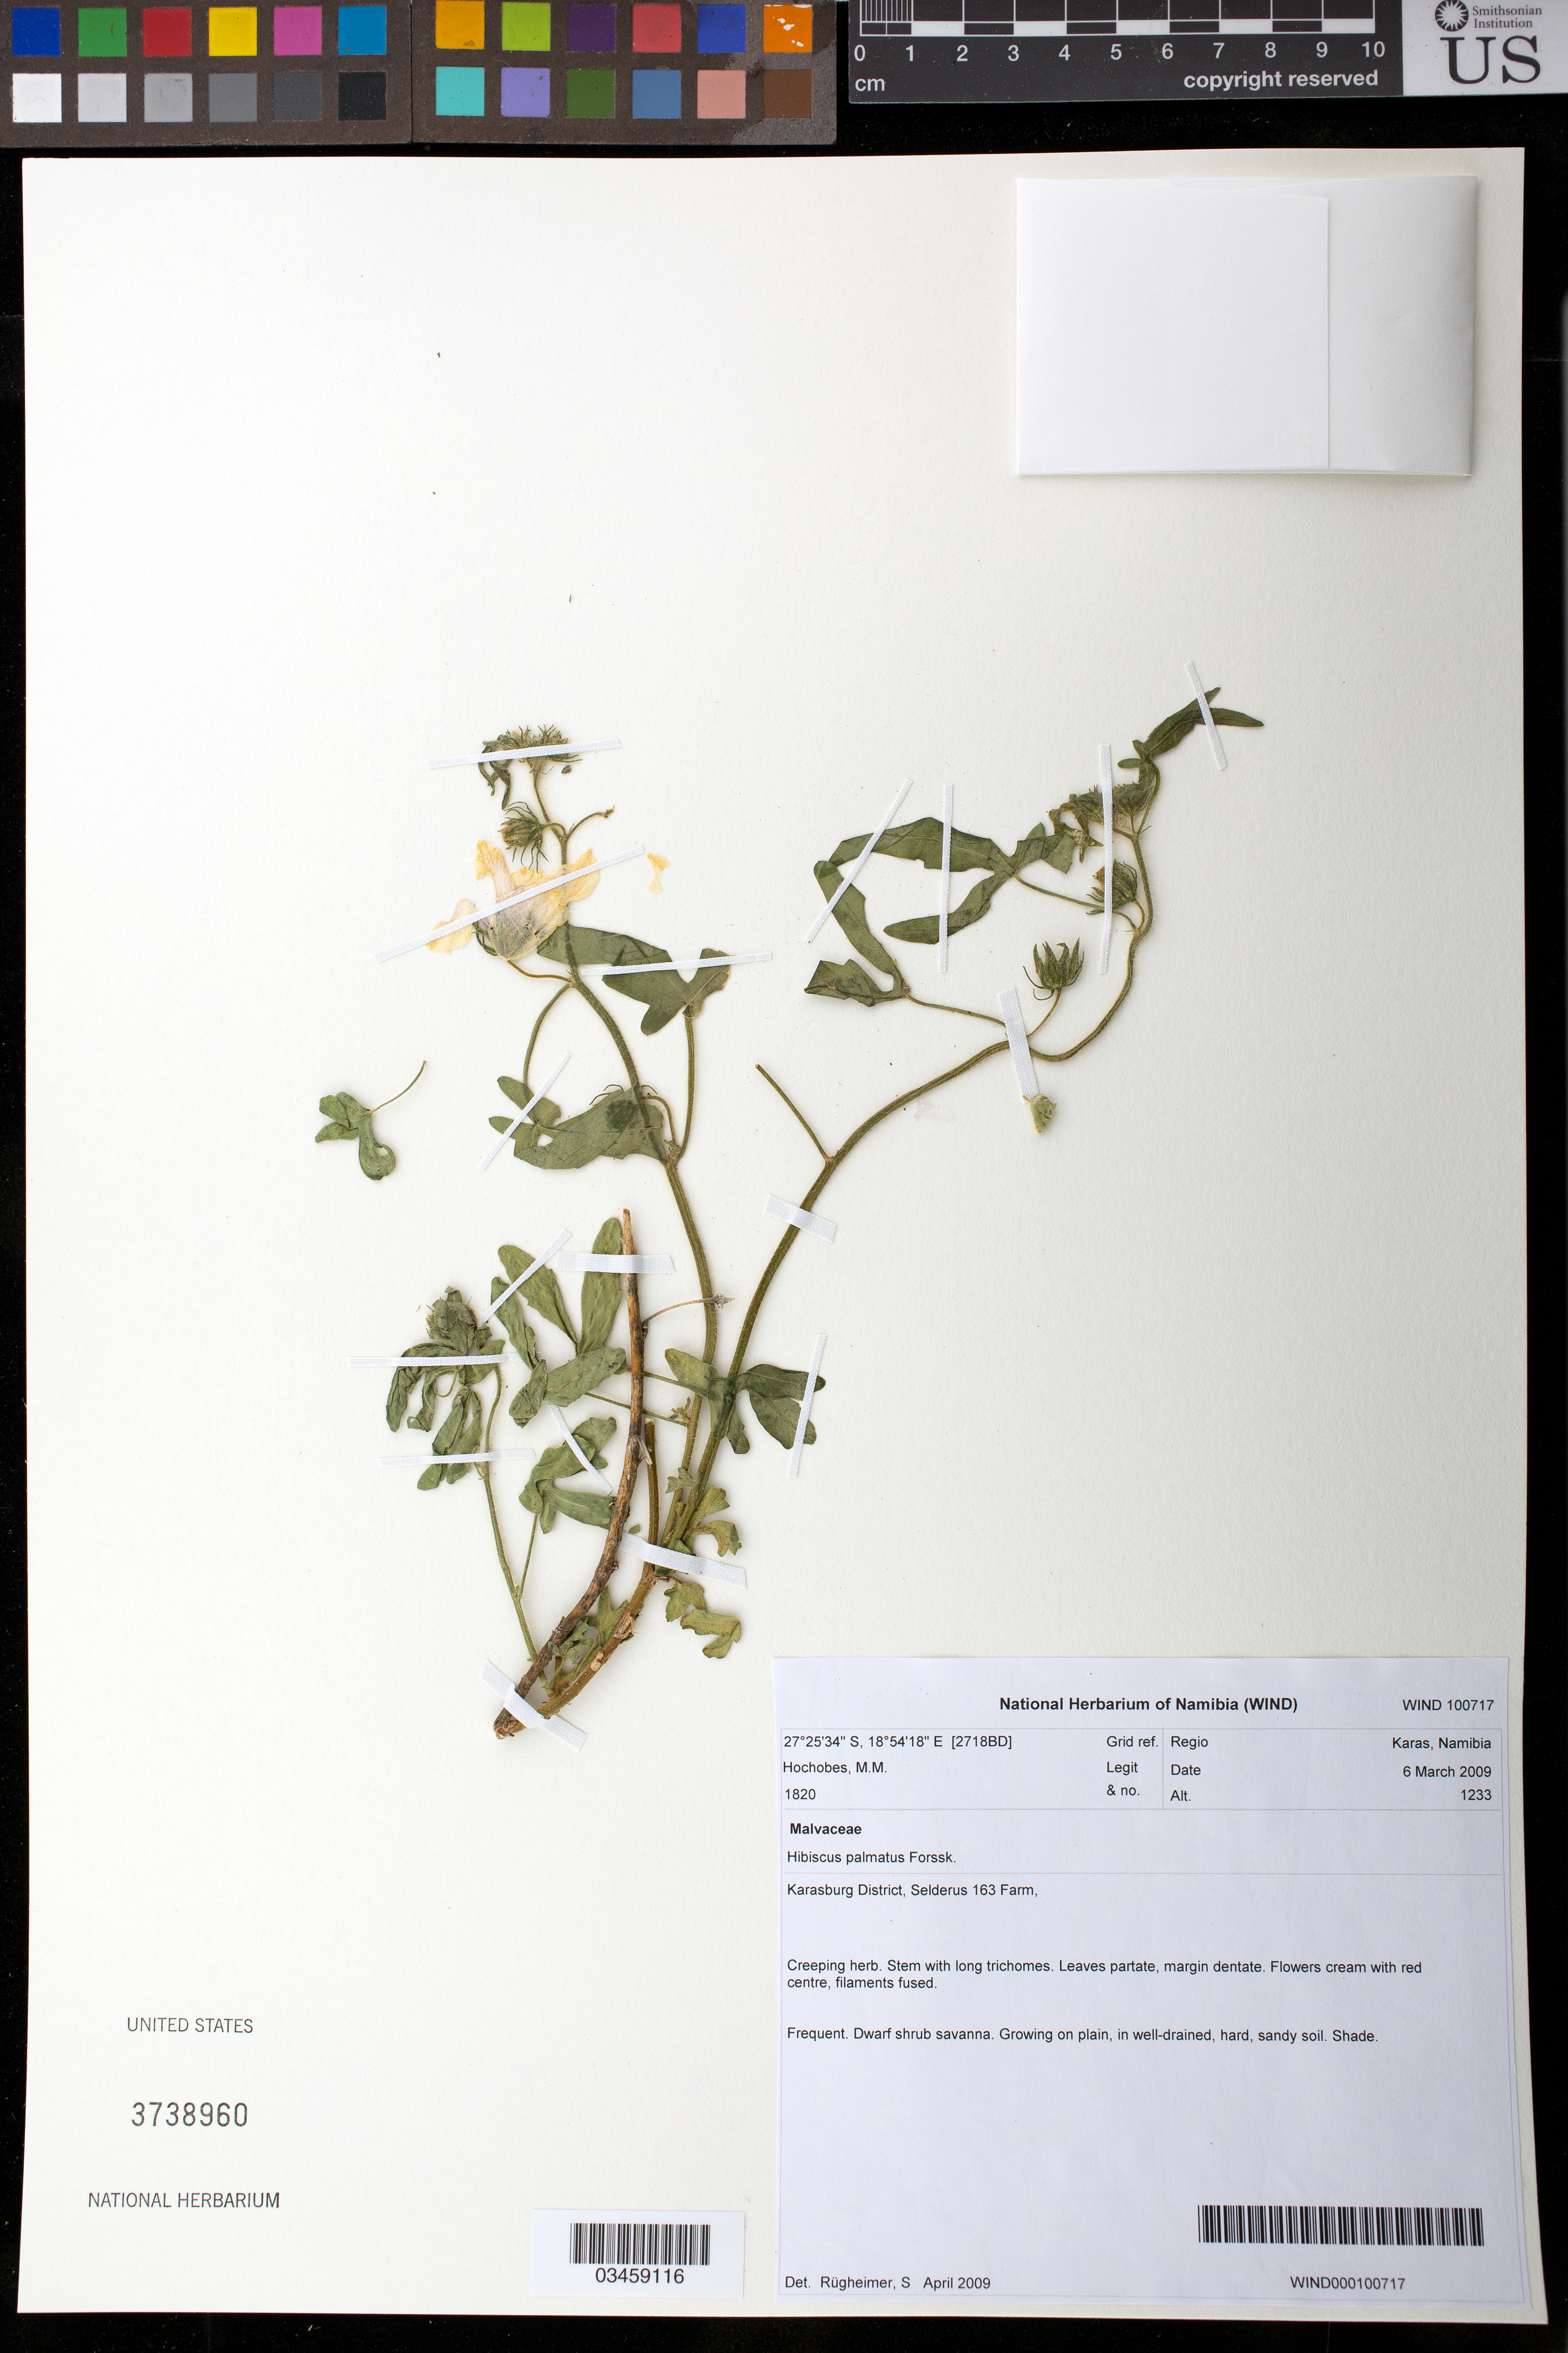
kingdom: Plantae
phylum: Tracheophyta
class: Magnoliopsida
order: Malvales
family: Malvaceae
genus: Hibiscus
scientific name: Hibiscus palmatus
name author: Cav.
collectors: M. Hochobes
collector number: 1820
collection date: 2009-03-06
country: Namibia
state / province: Karas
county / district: Karasburg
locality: Selderus 163 Farm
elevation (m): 1233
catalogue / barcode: US 3738960